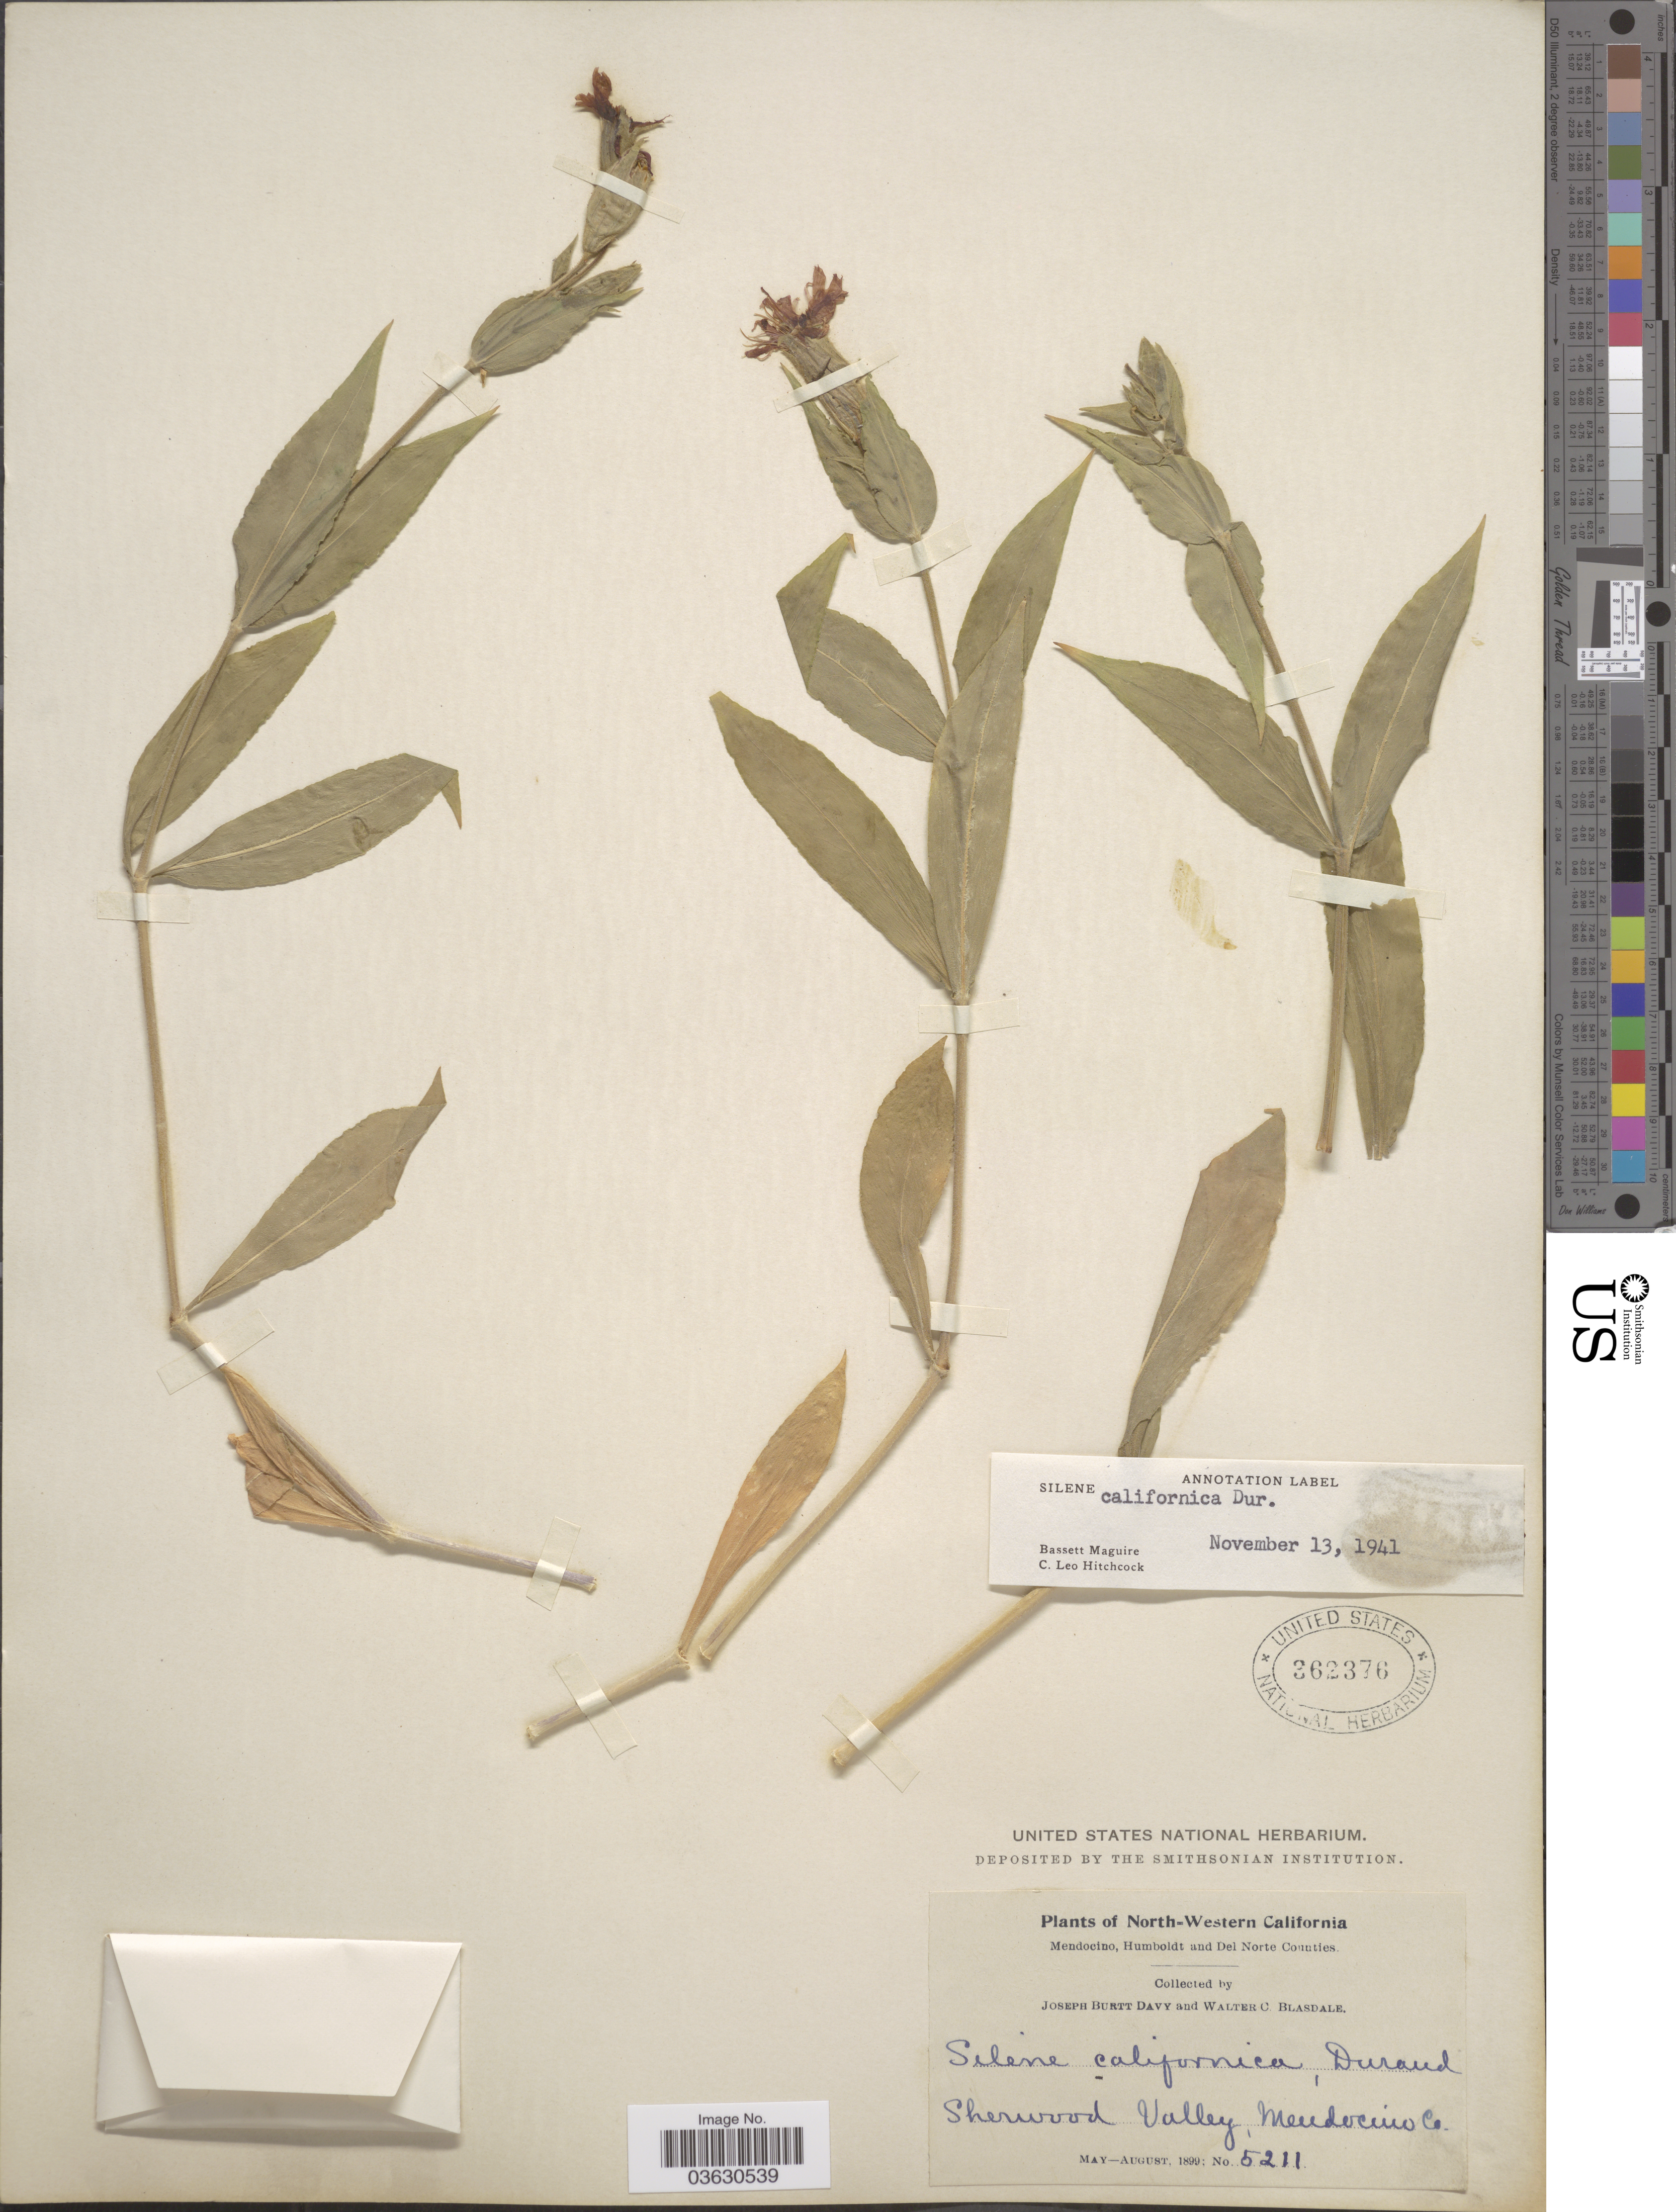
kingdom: Plantae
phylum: Tracheophyta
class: Magnoliopsida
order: Caryophyllales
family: Caryophyllaceae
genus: Silene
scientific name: Silene californica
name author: Durand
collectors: J. Burtt Davy & W. Blasdale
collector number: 5211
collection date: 1899-05/1899-08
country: United States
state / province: California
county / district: Mendocino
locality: North-Western California. Sherwood Valley, Mendocino Co.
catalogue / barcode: US 362376